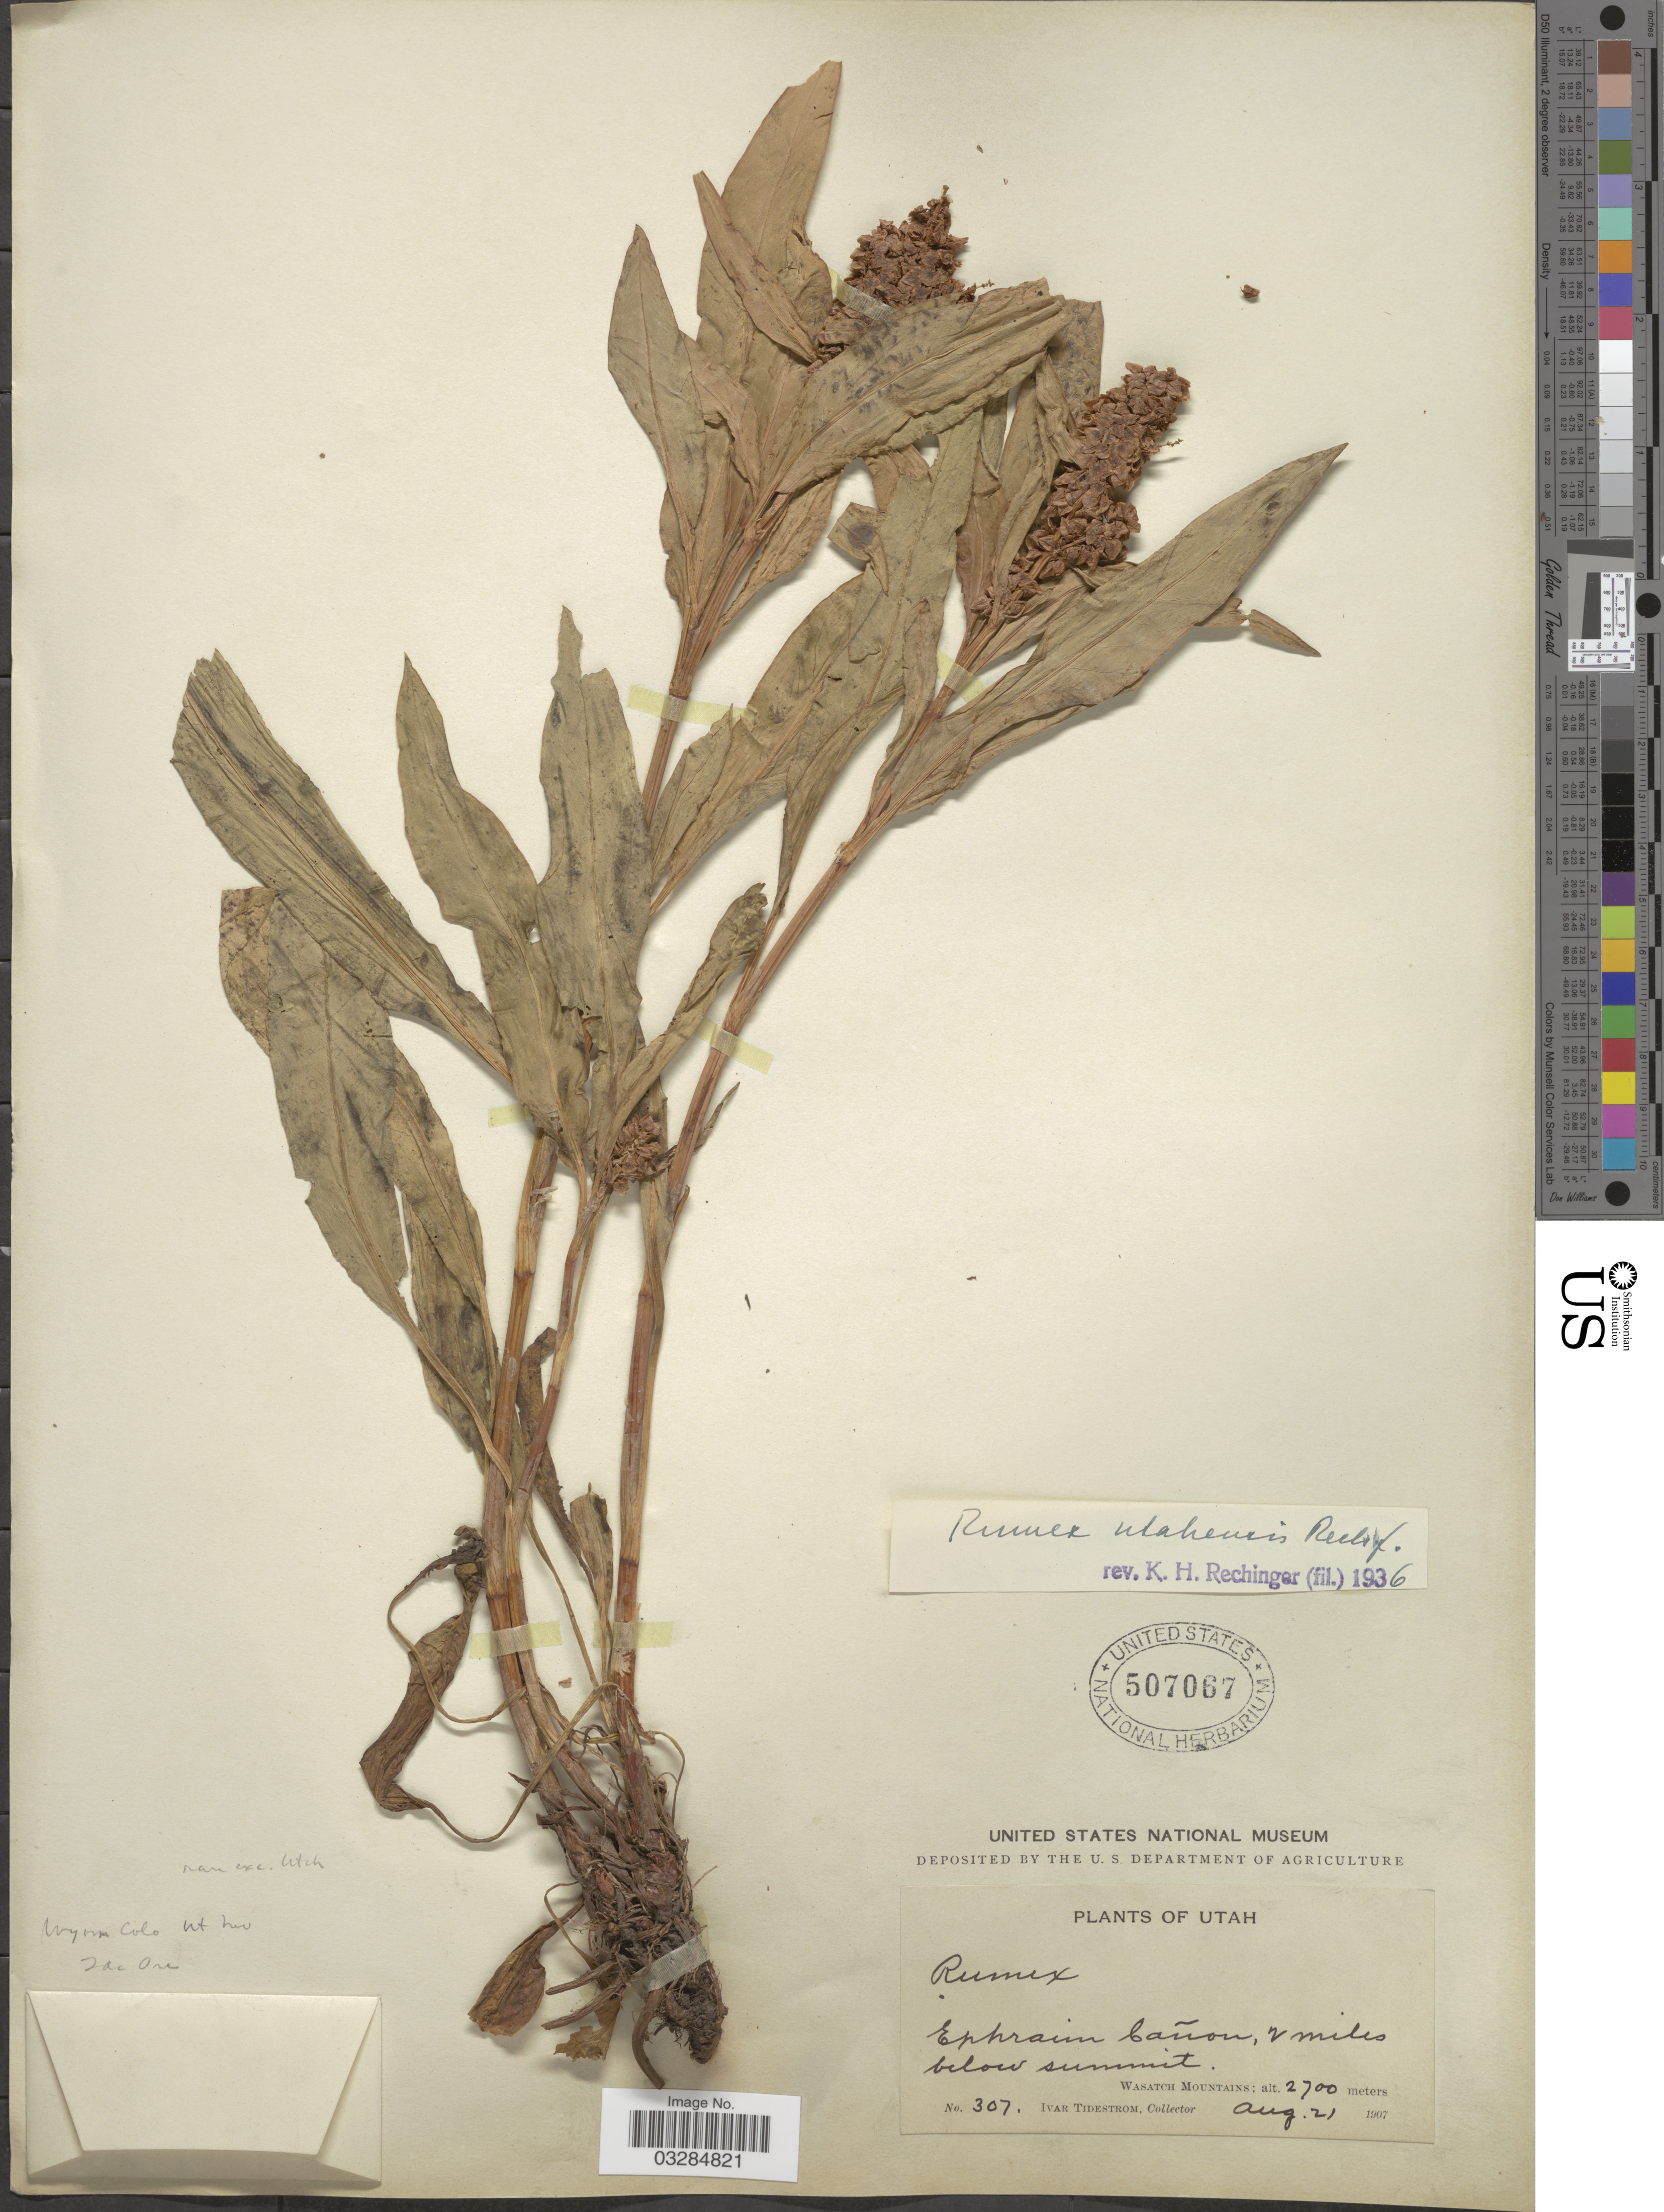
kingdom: Plantae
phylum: Tracheophyta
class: Magnoliopsida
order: Caryophyllales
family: Polygonaceae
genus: Rumex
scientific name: Rumex utahensis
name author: Rech. f.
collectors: I. F. Tidestrom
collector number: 307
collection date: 1907-08-21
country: United States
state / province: Utah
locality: Ephraim Cañon. 2 moles below summit. Wasatch Mountains.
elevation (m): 2700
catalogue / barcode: US 507067